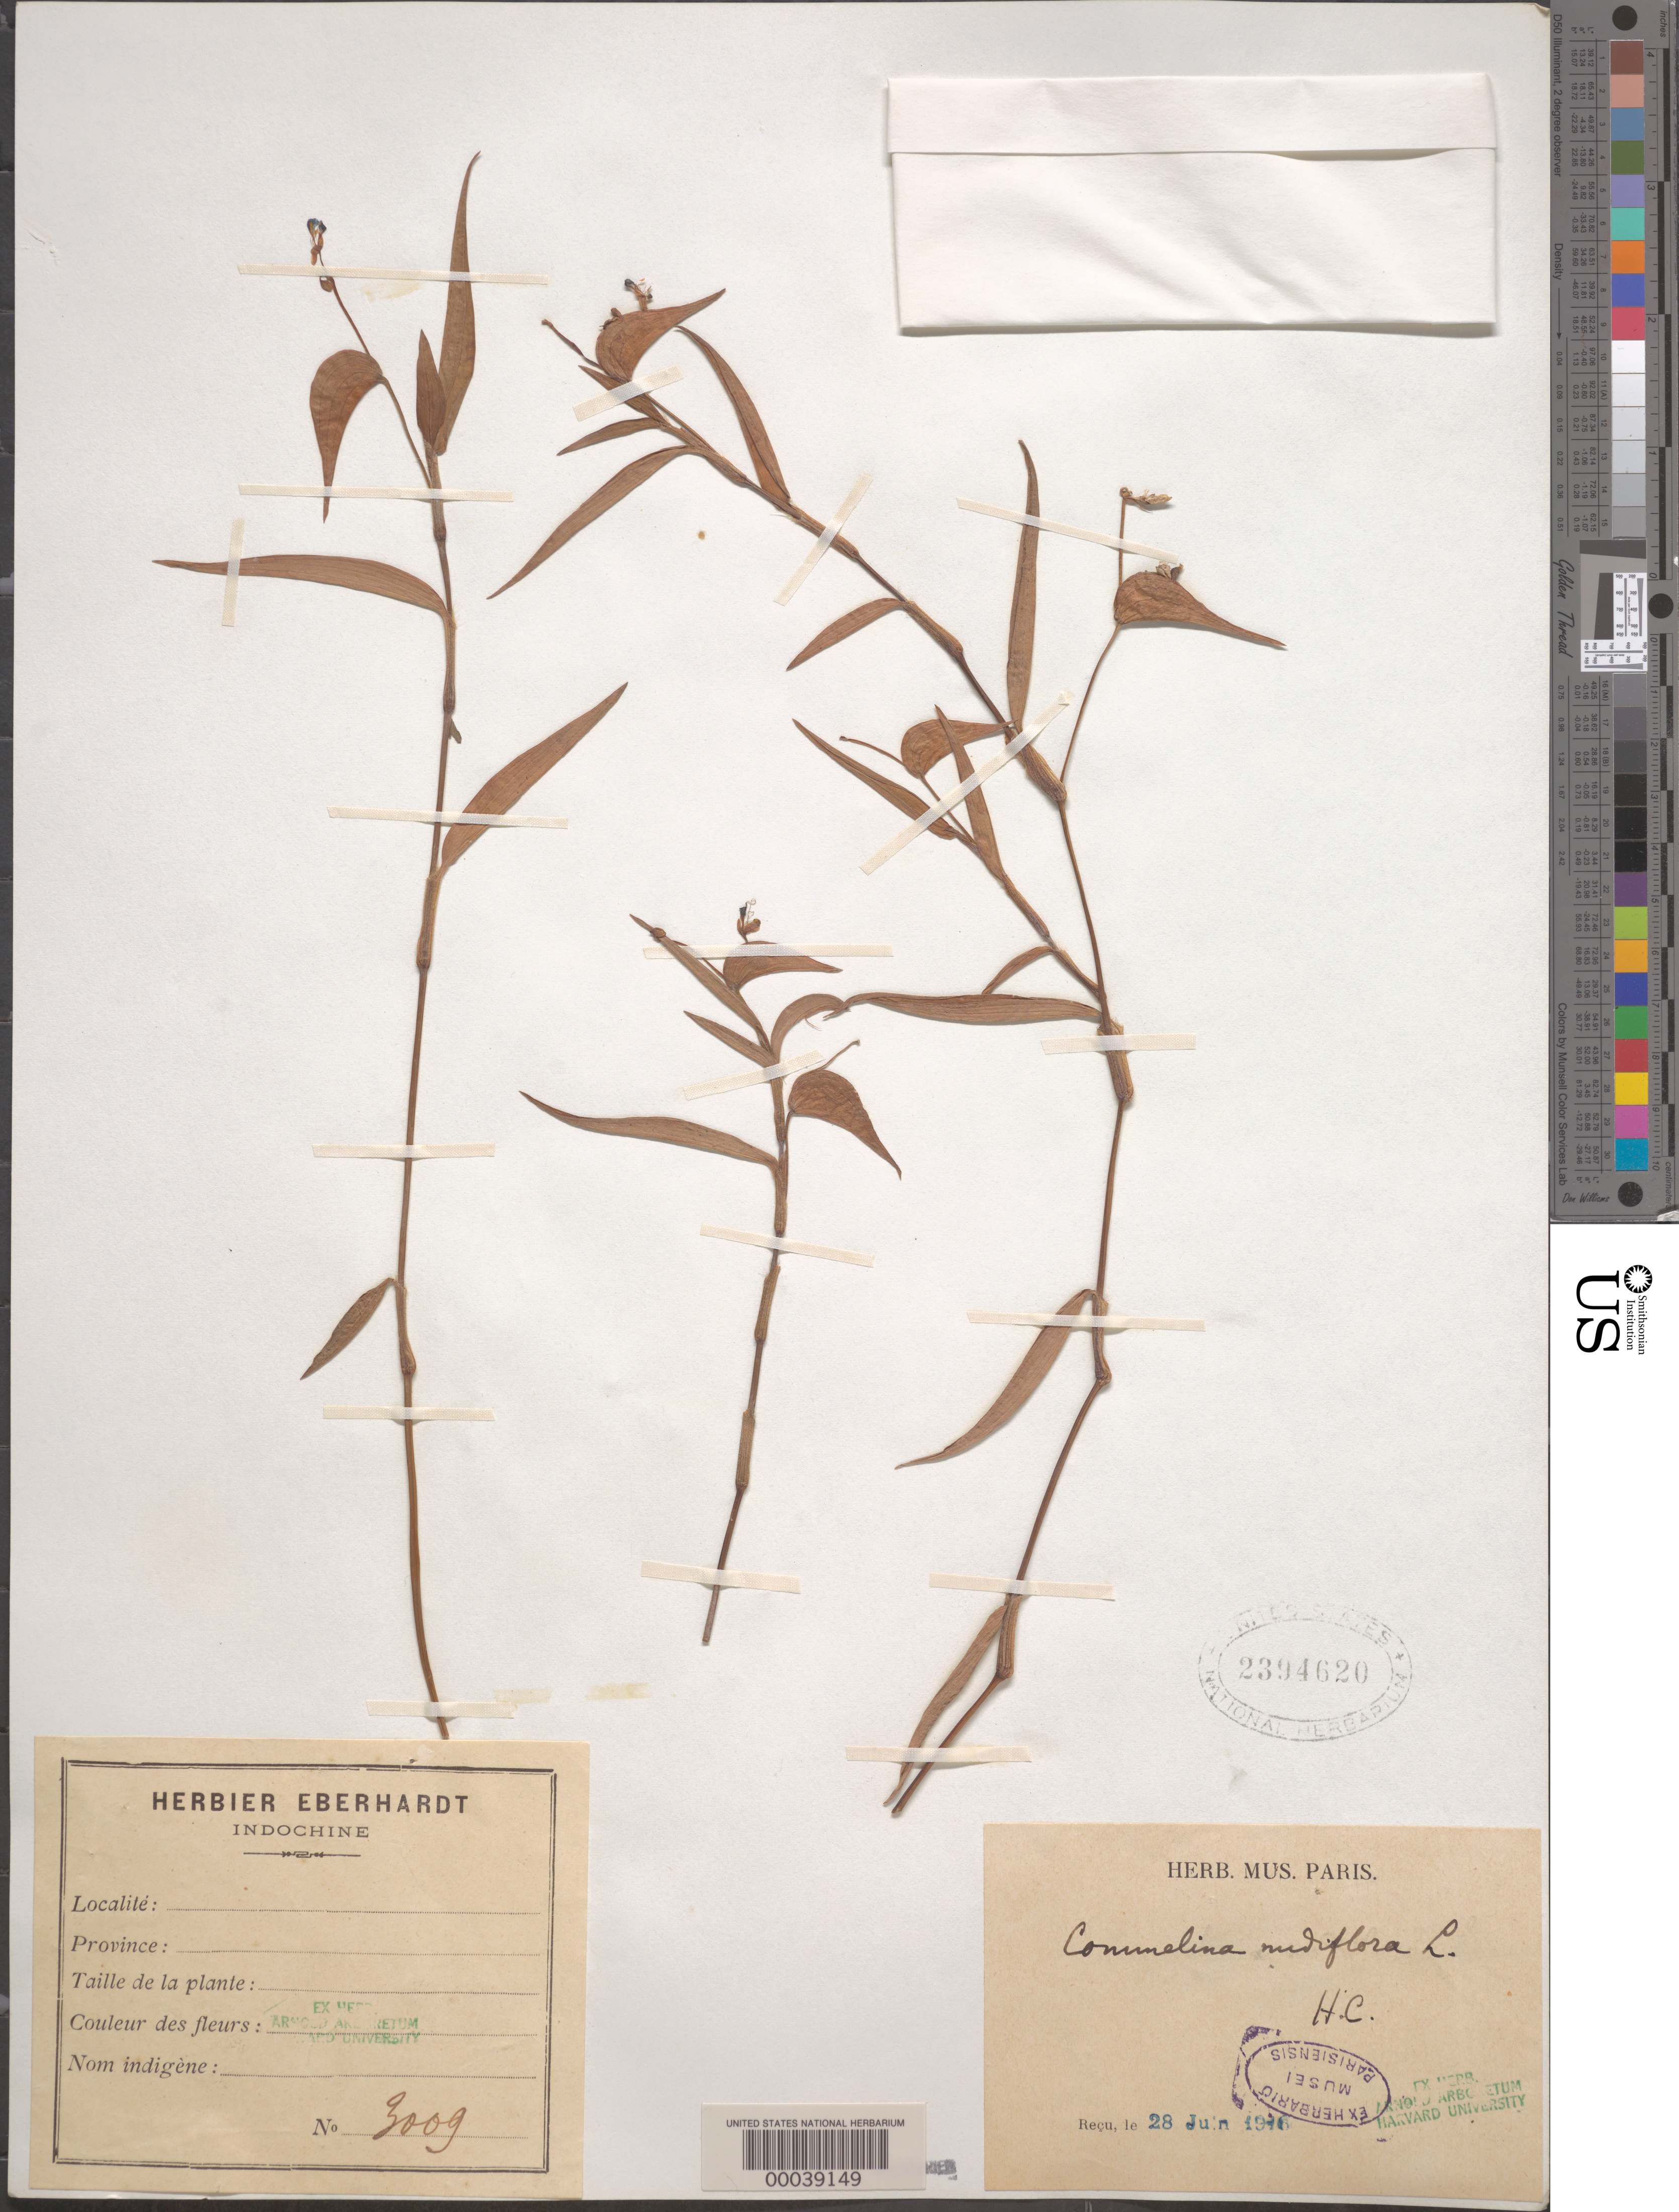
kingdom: Plantae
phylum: Tracheophyta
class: Liliopsida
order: Commelinales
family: Commelinaceae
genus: Commelina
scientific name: Commelina diffusa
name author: Burm. f.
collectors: P. A. Eberhardt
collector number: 3009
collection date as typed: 28 Jun 1946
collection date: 1946-06-28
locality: "indochina"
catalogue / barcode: US 2394620